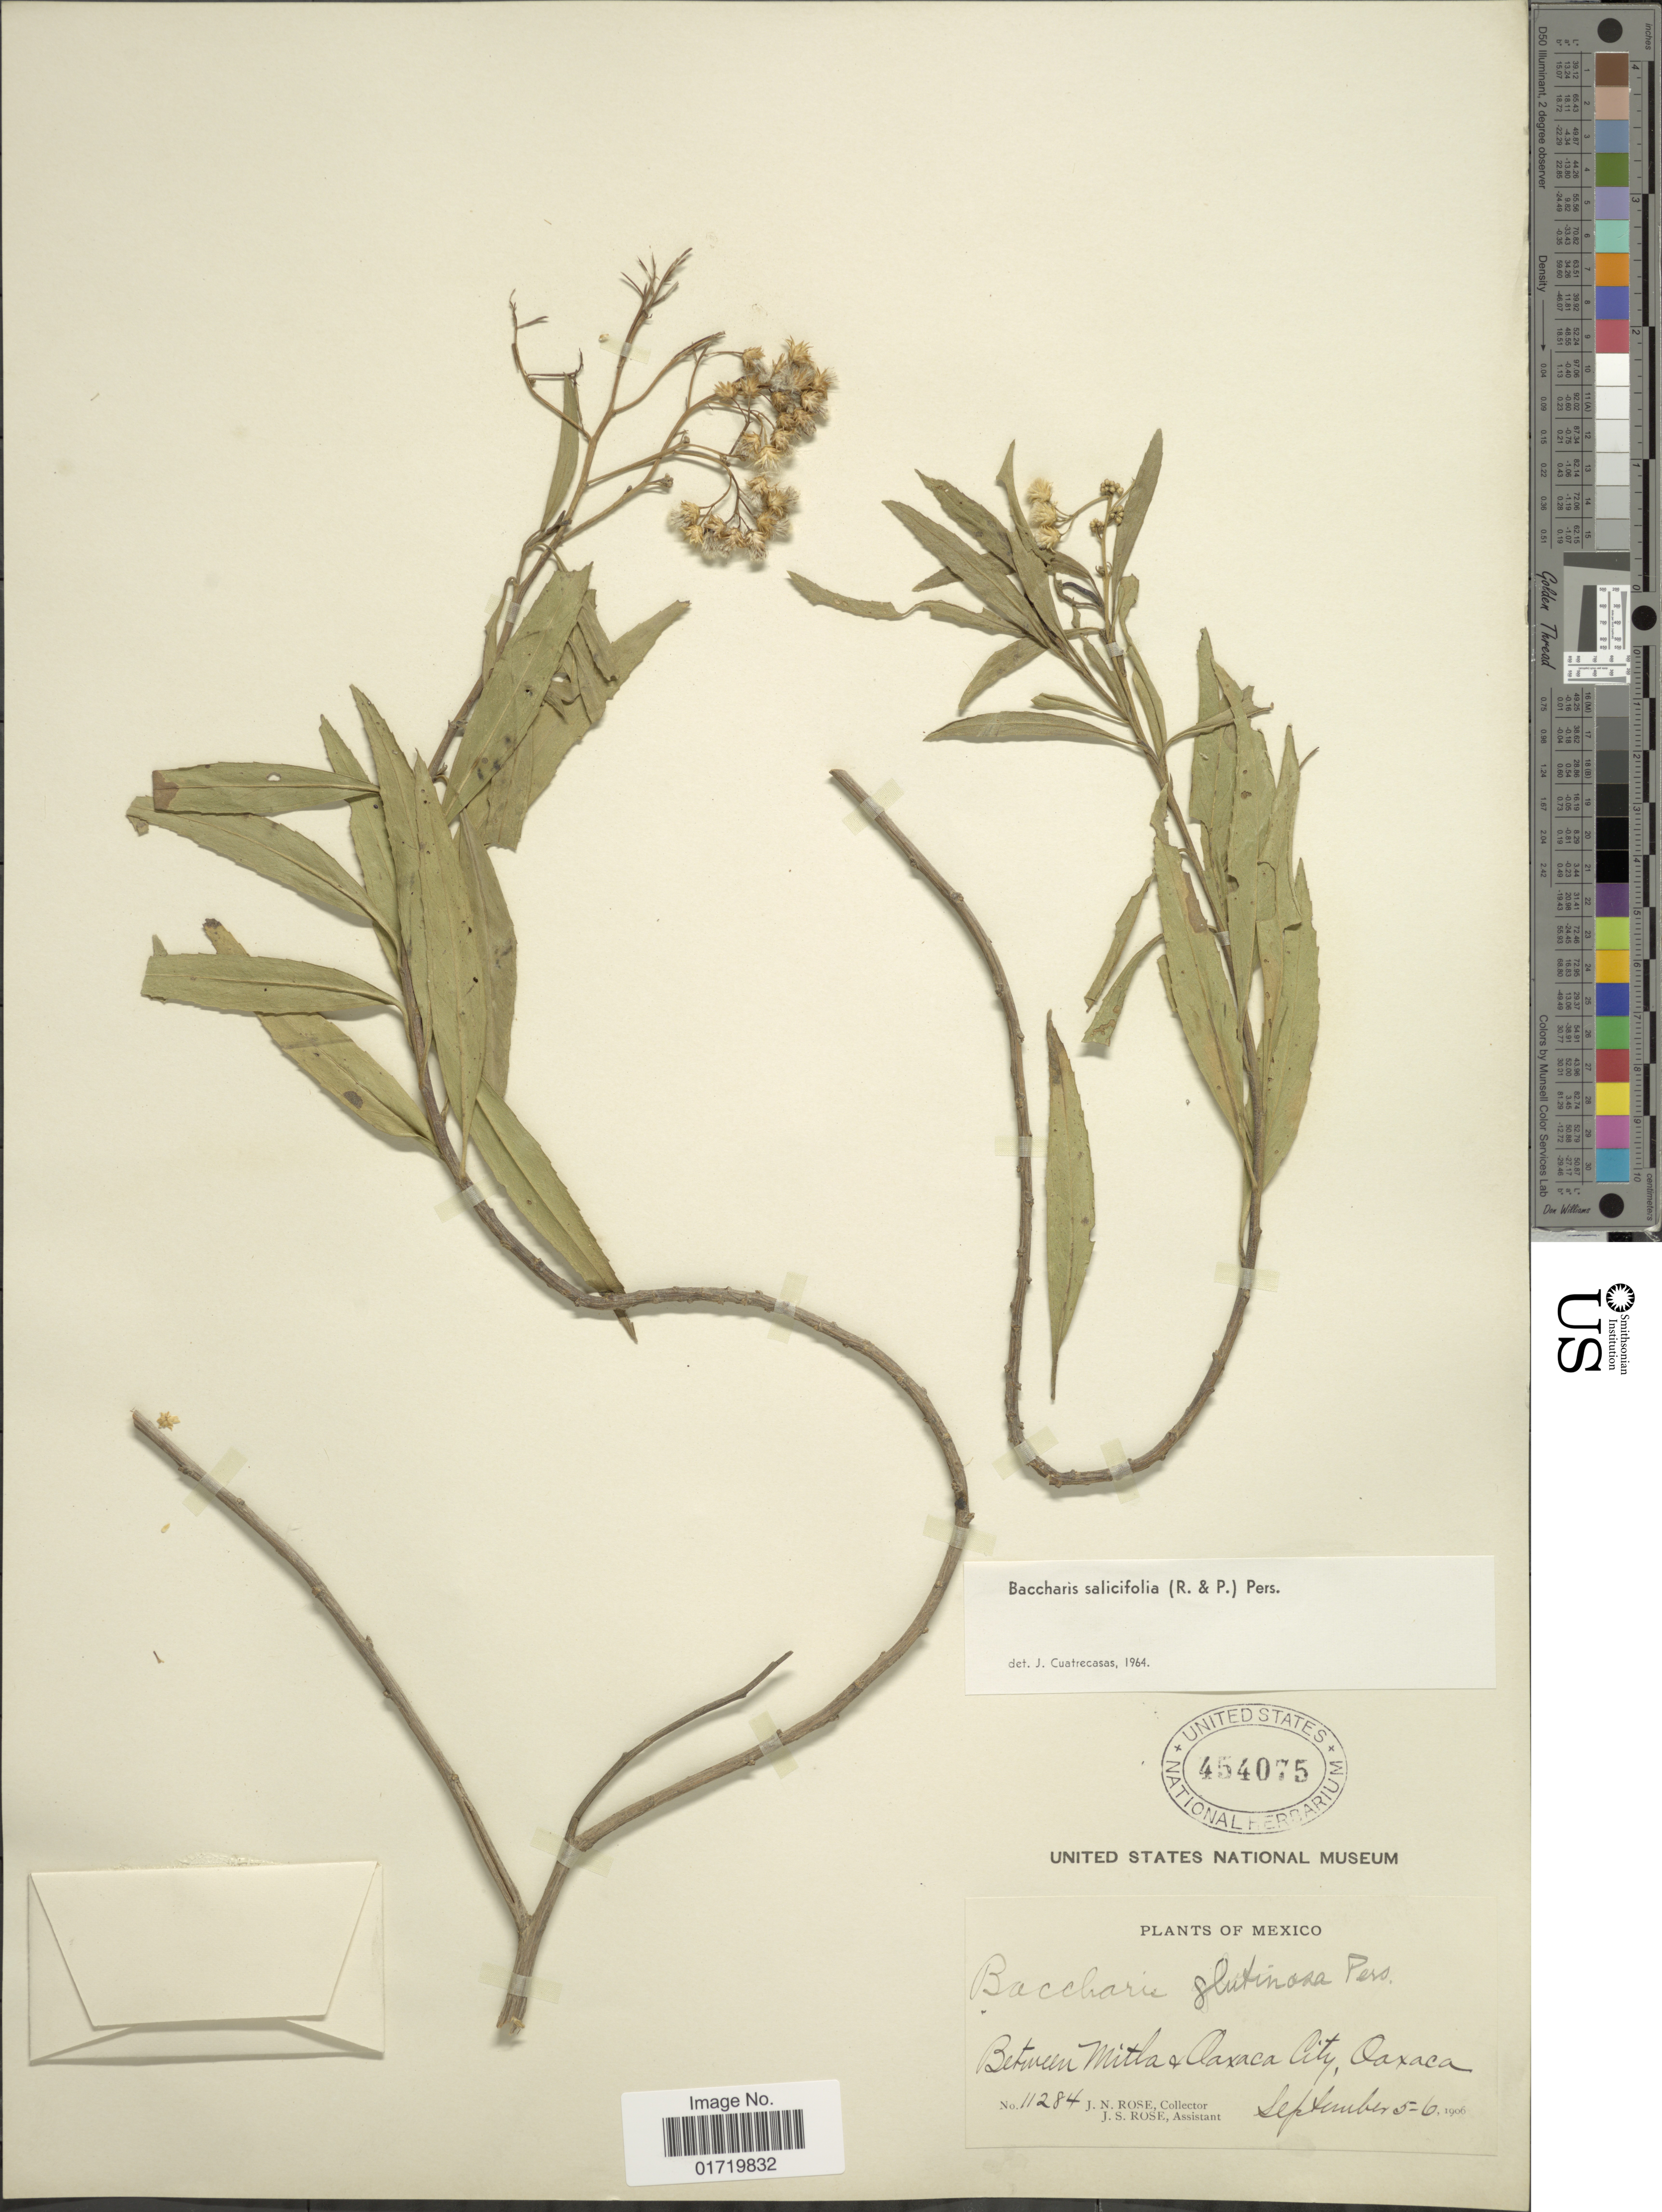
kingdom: Plantae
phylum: Tracheophyta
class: Magnoliopsida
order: Asterales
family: Asteraceae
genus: Baccharis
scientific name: Baccharis salicifolia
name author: (Ruiz & Pav.) Pers.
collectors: J. N. Rose & J. S. Rose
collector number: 11284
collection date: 1906-09-05/1906-09-06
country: Mexico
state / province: Oaxaca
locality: Between Mitla & Oaxaca City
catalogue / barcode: US 454075